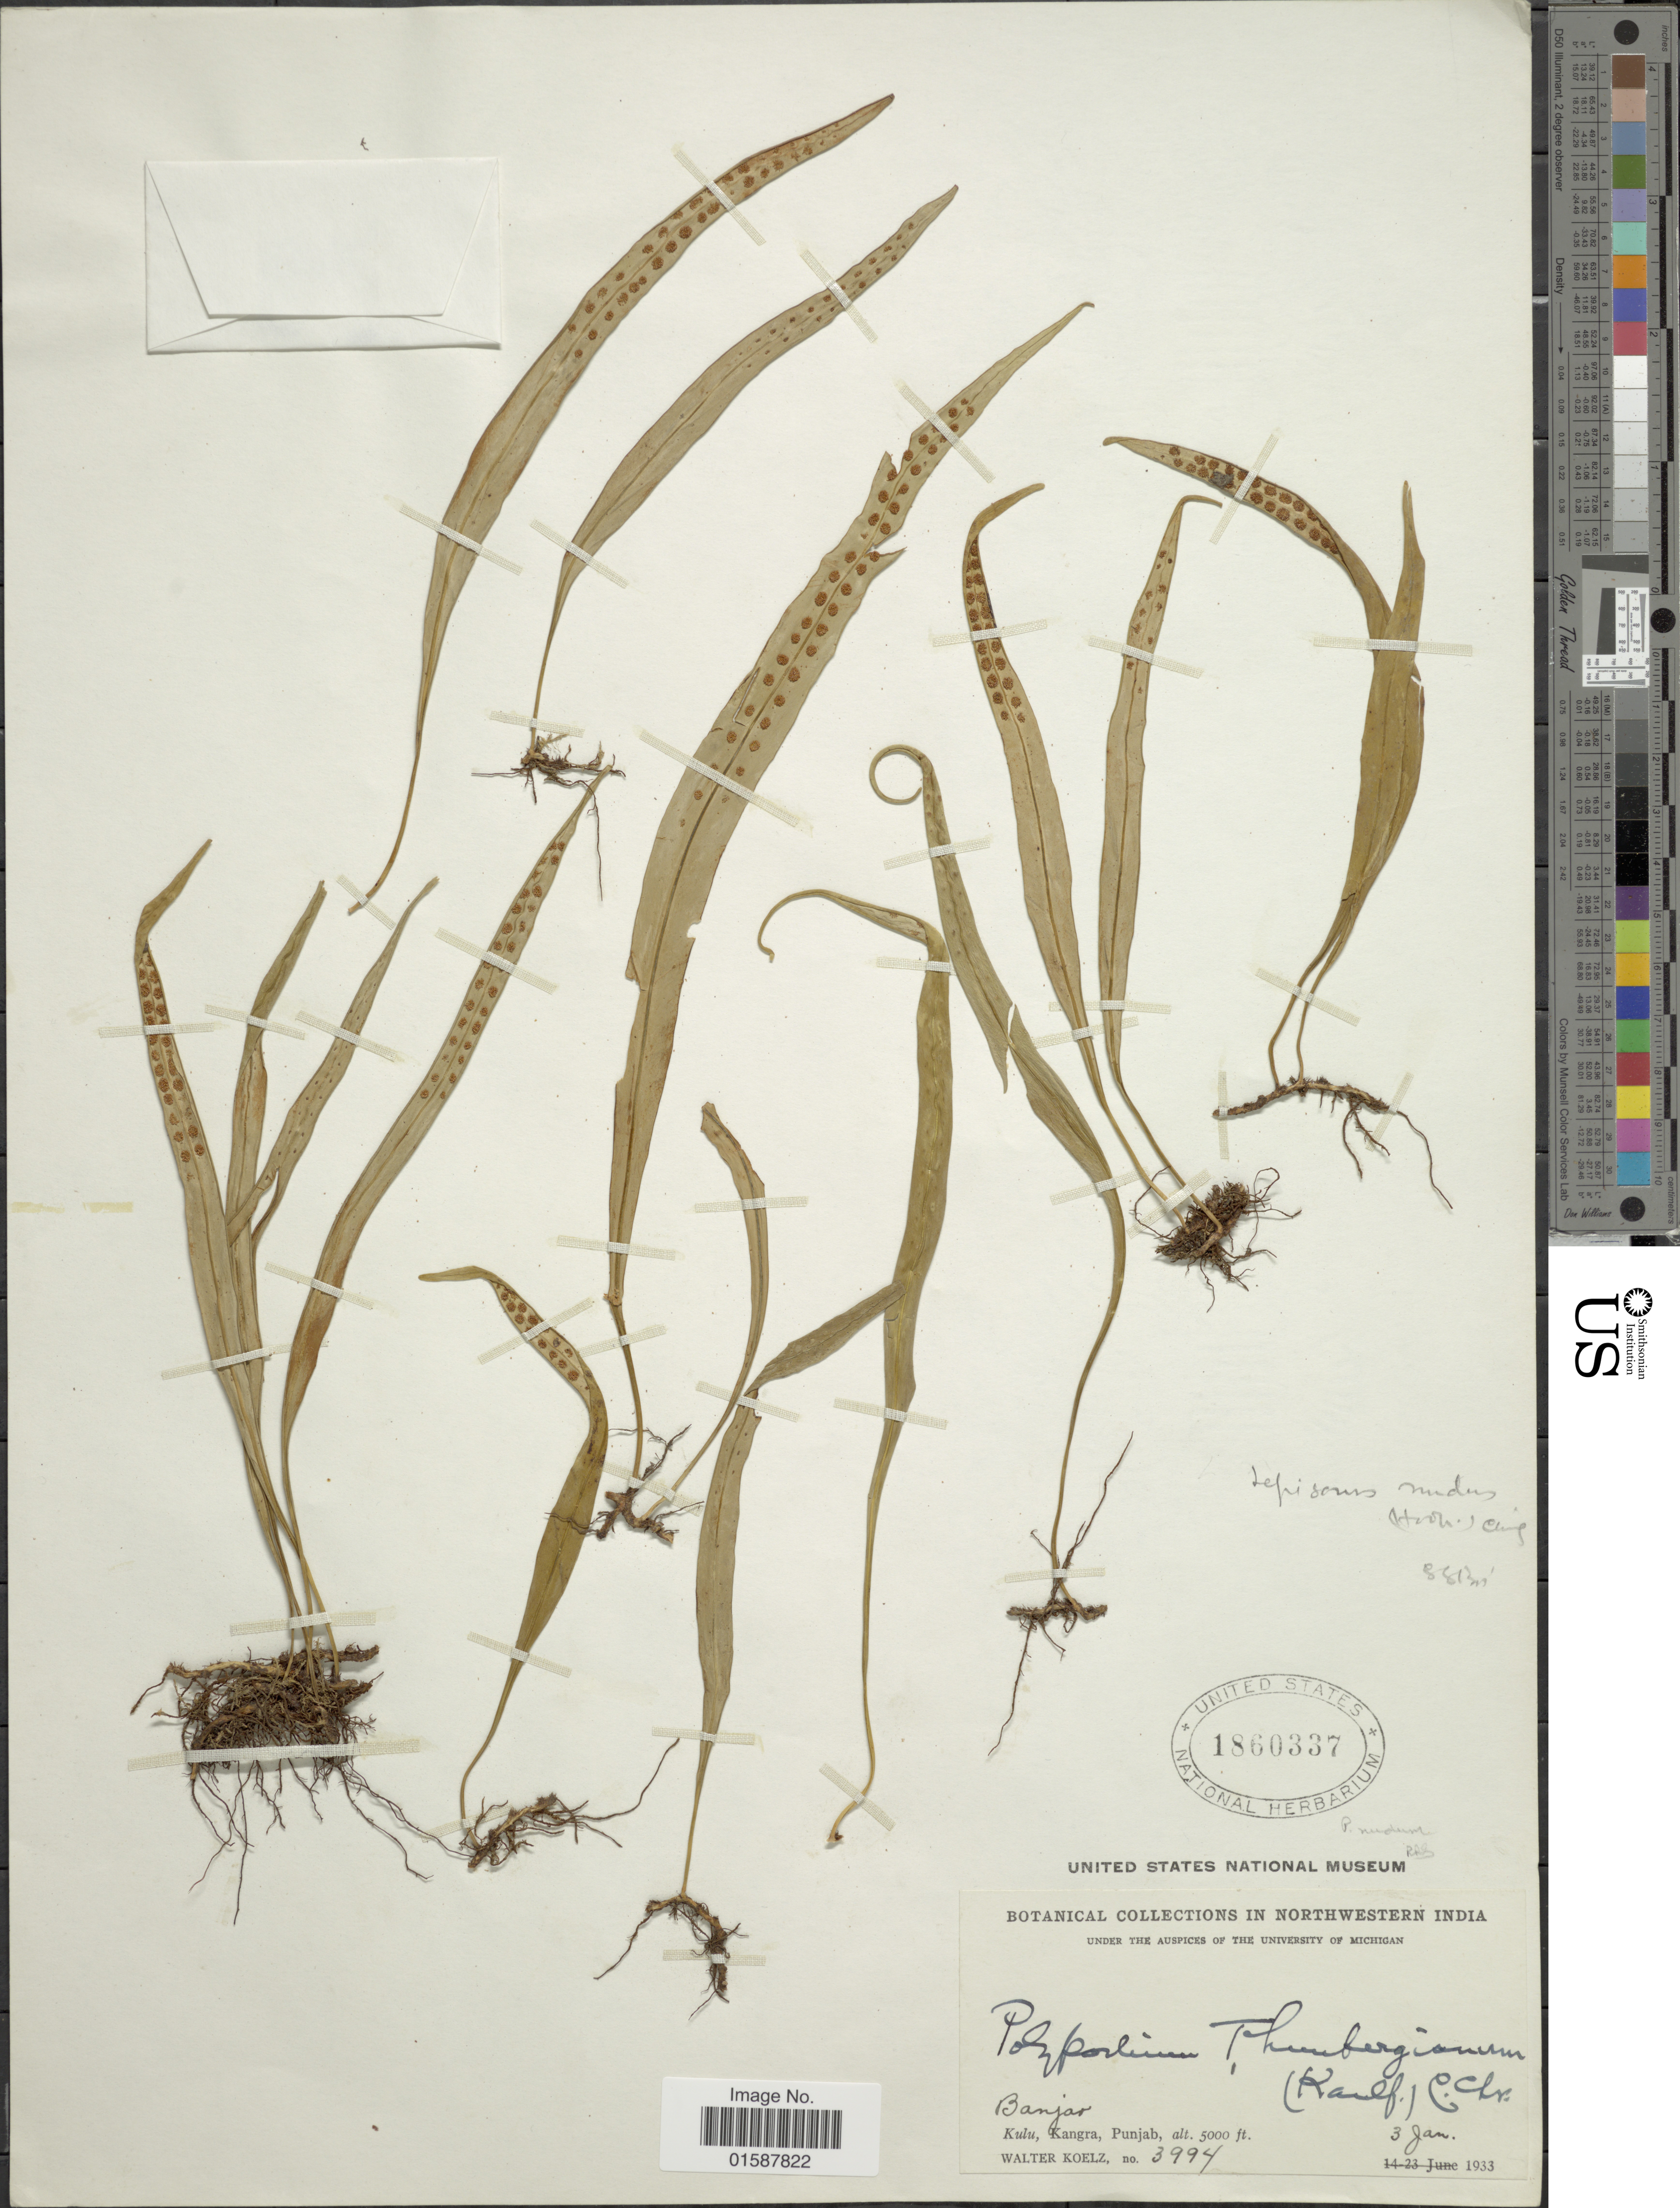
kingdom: Plantae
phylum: Tracheophyta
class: Polypodiopsida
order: Polypodiales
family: Polypodiaceae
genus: Lepisorus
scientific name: Lepisorus nuduisculum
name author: (Kunze)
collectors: W. N. Koelz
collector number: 3994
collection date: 1933-01-03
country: India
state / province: Himachal Pradesh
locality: Northwestern India. Banjar. Kulu, Kangra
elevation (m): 1524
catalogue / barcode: US 1860337